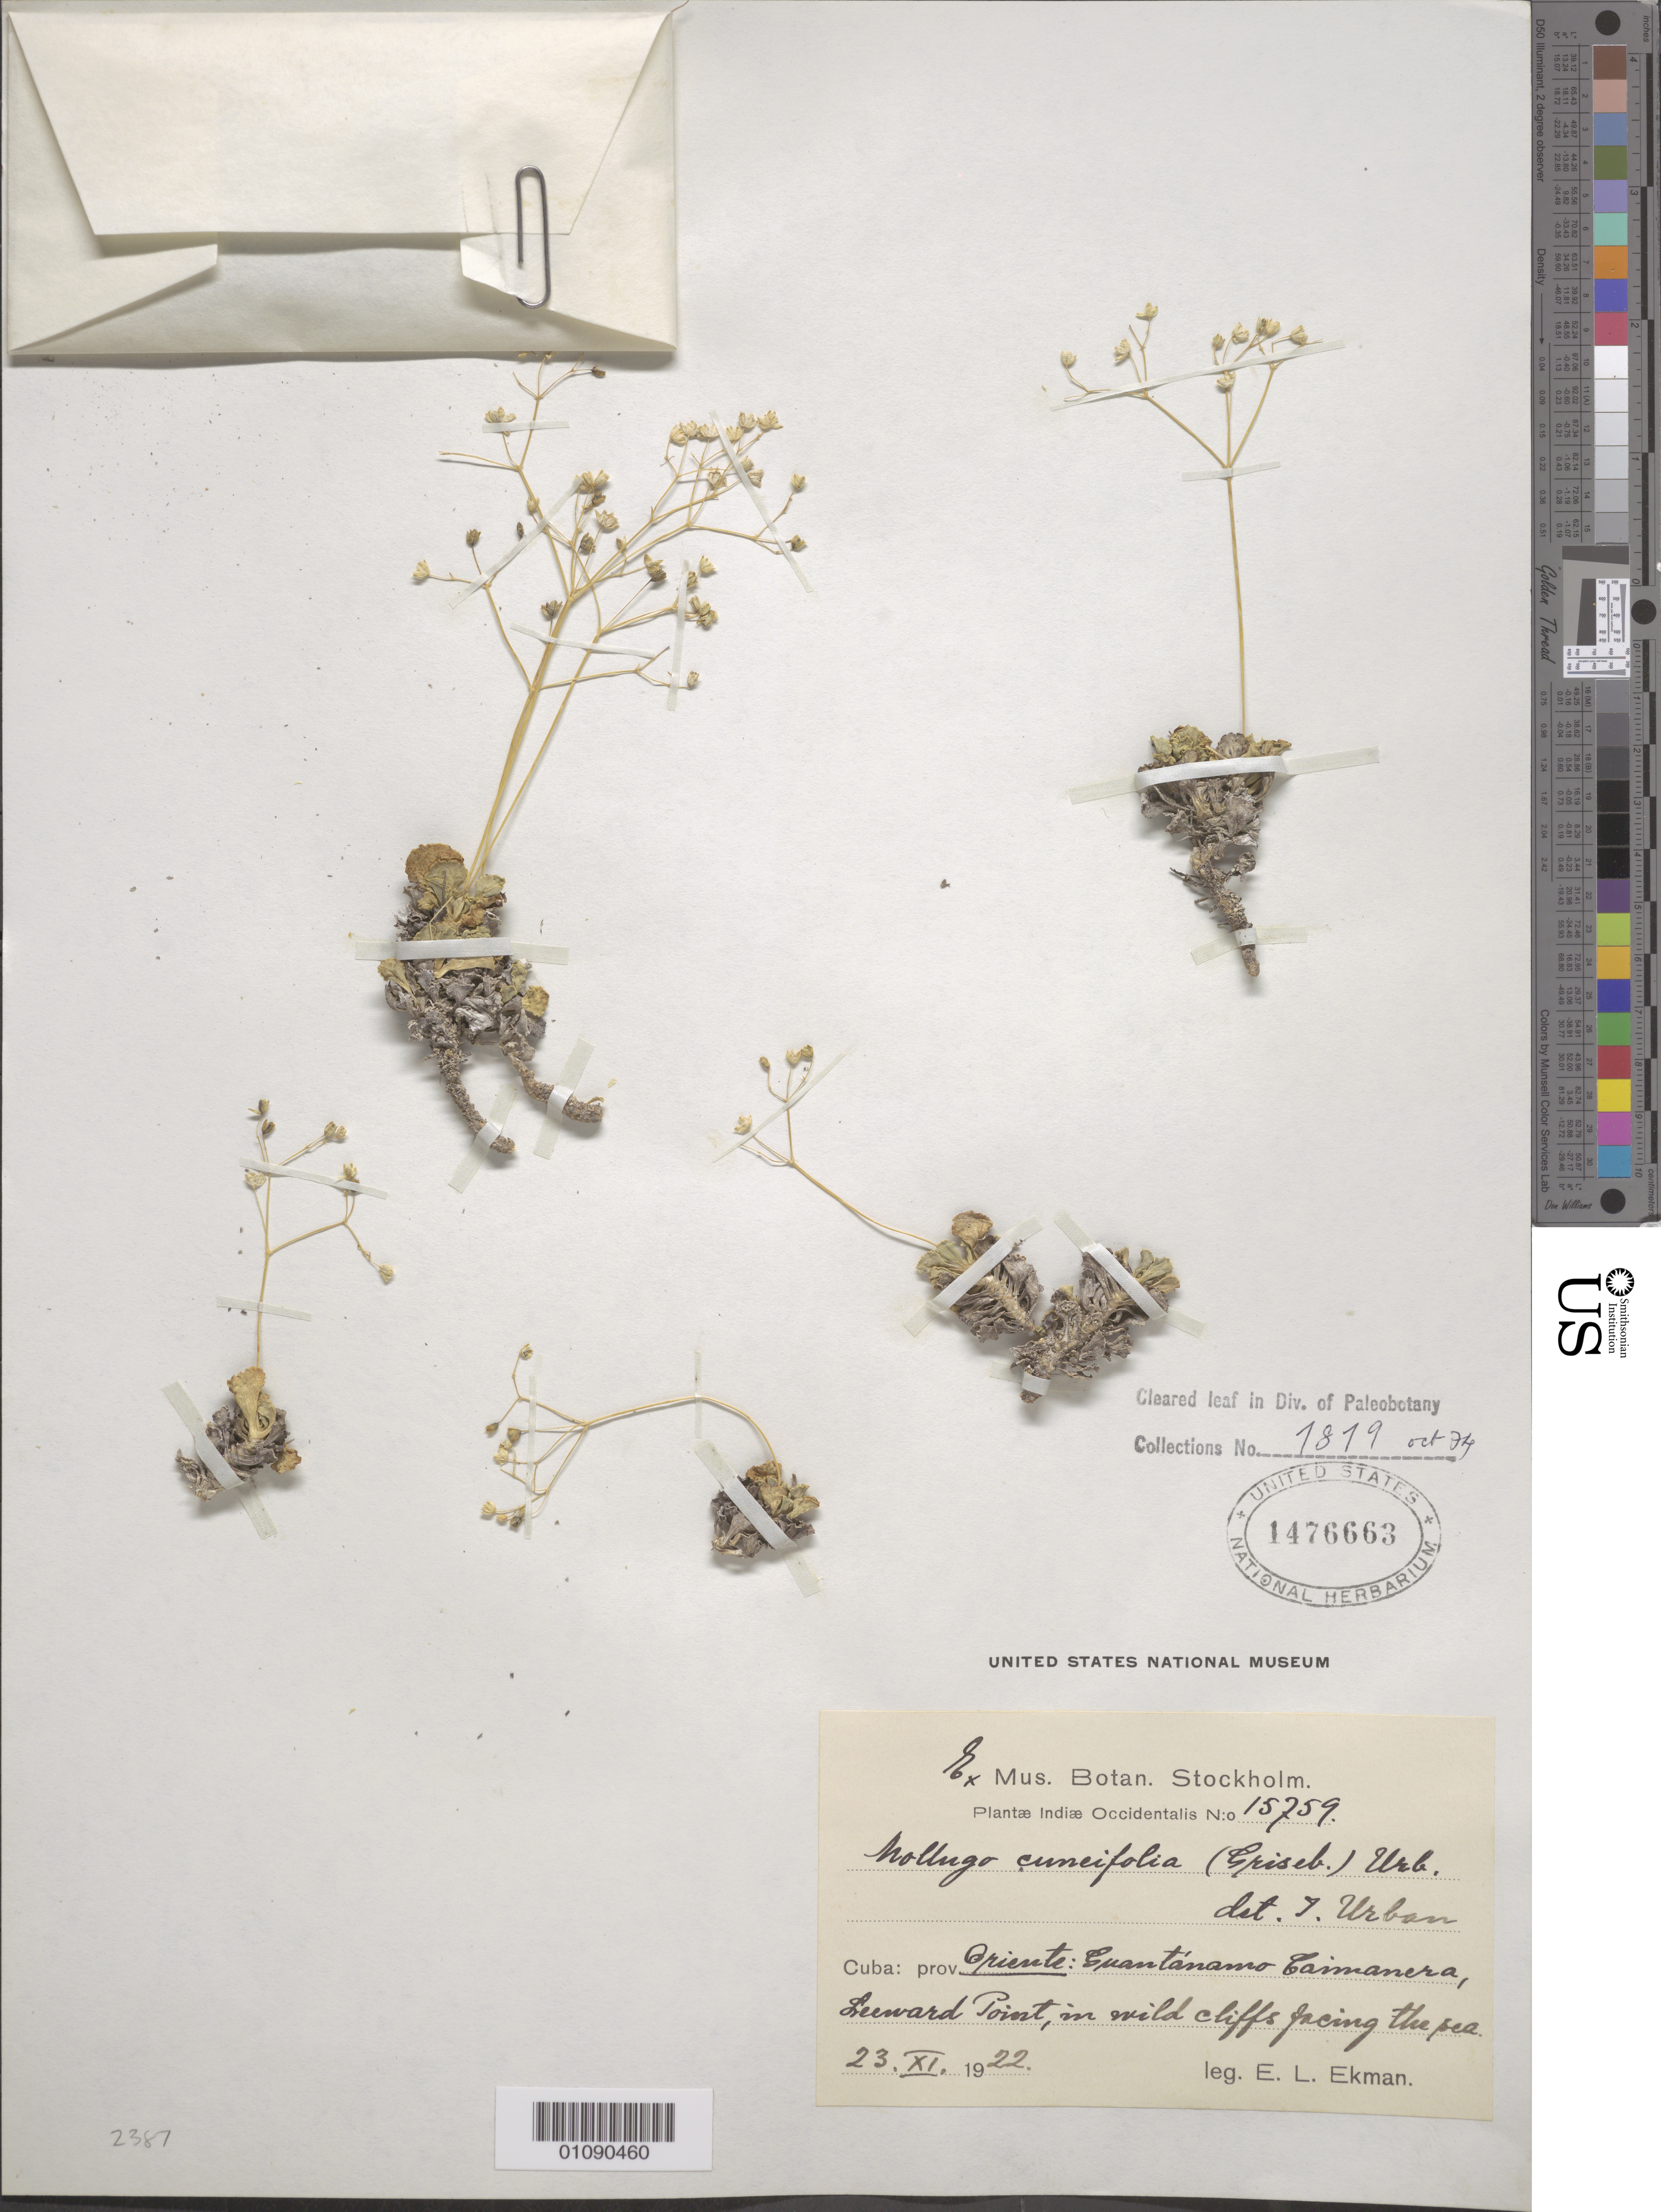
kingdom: Plantae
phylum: Tracheophyta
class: Magnoliopsida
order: Caryophyllales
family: Molluginaceae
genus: Paramollugo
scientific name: Paramollugo cuneifolia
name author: (Griseb.) Thulin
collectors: E. L. Ekman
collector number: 15759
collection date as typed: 23 Nov 1922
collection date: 1922-11-23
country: Cuba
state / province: Guantánamo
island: Cuba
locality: Oriente: Guantánamo Caimanera, Leeward Point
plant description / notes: cited by M. Thulin et al. Candollea 79(2): 223. 2024.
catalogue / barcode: US 1476663